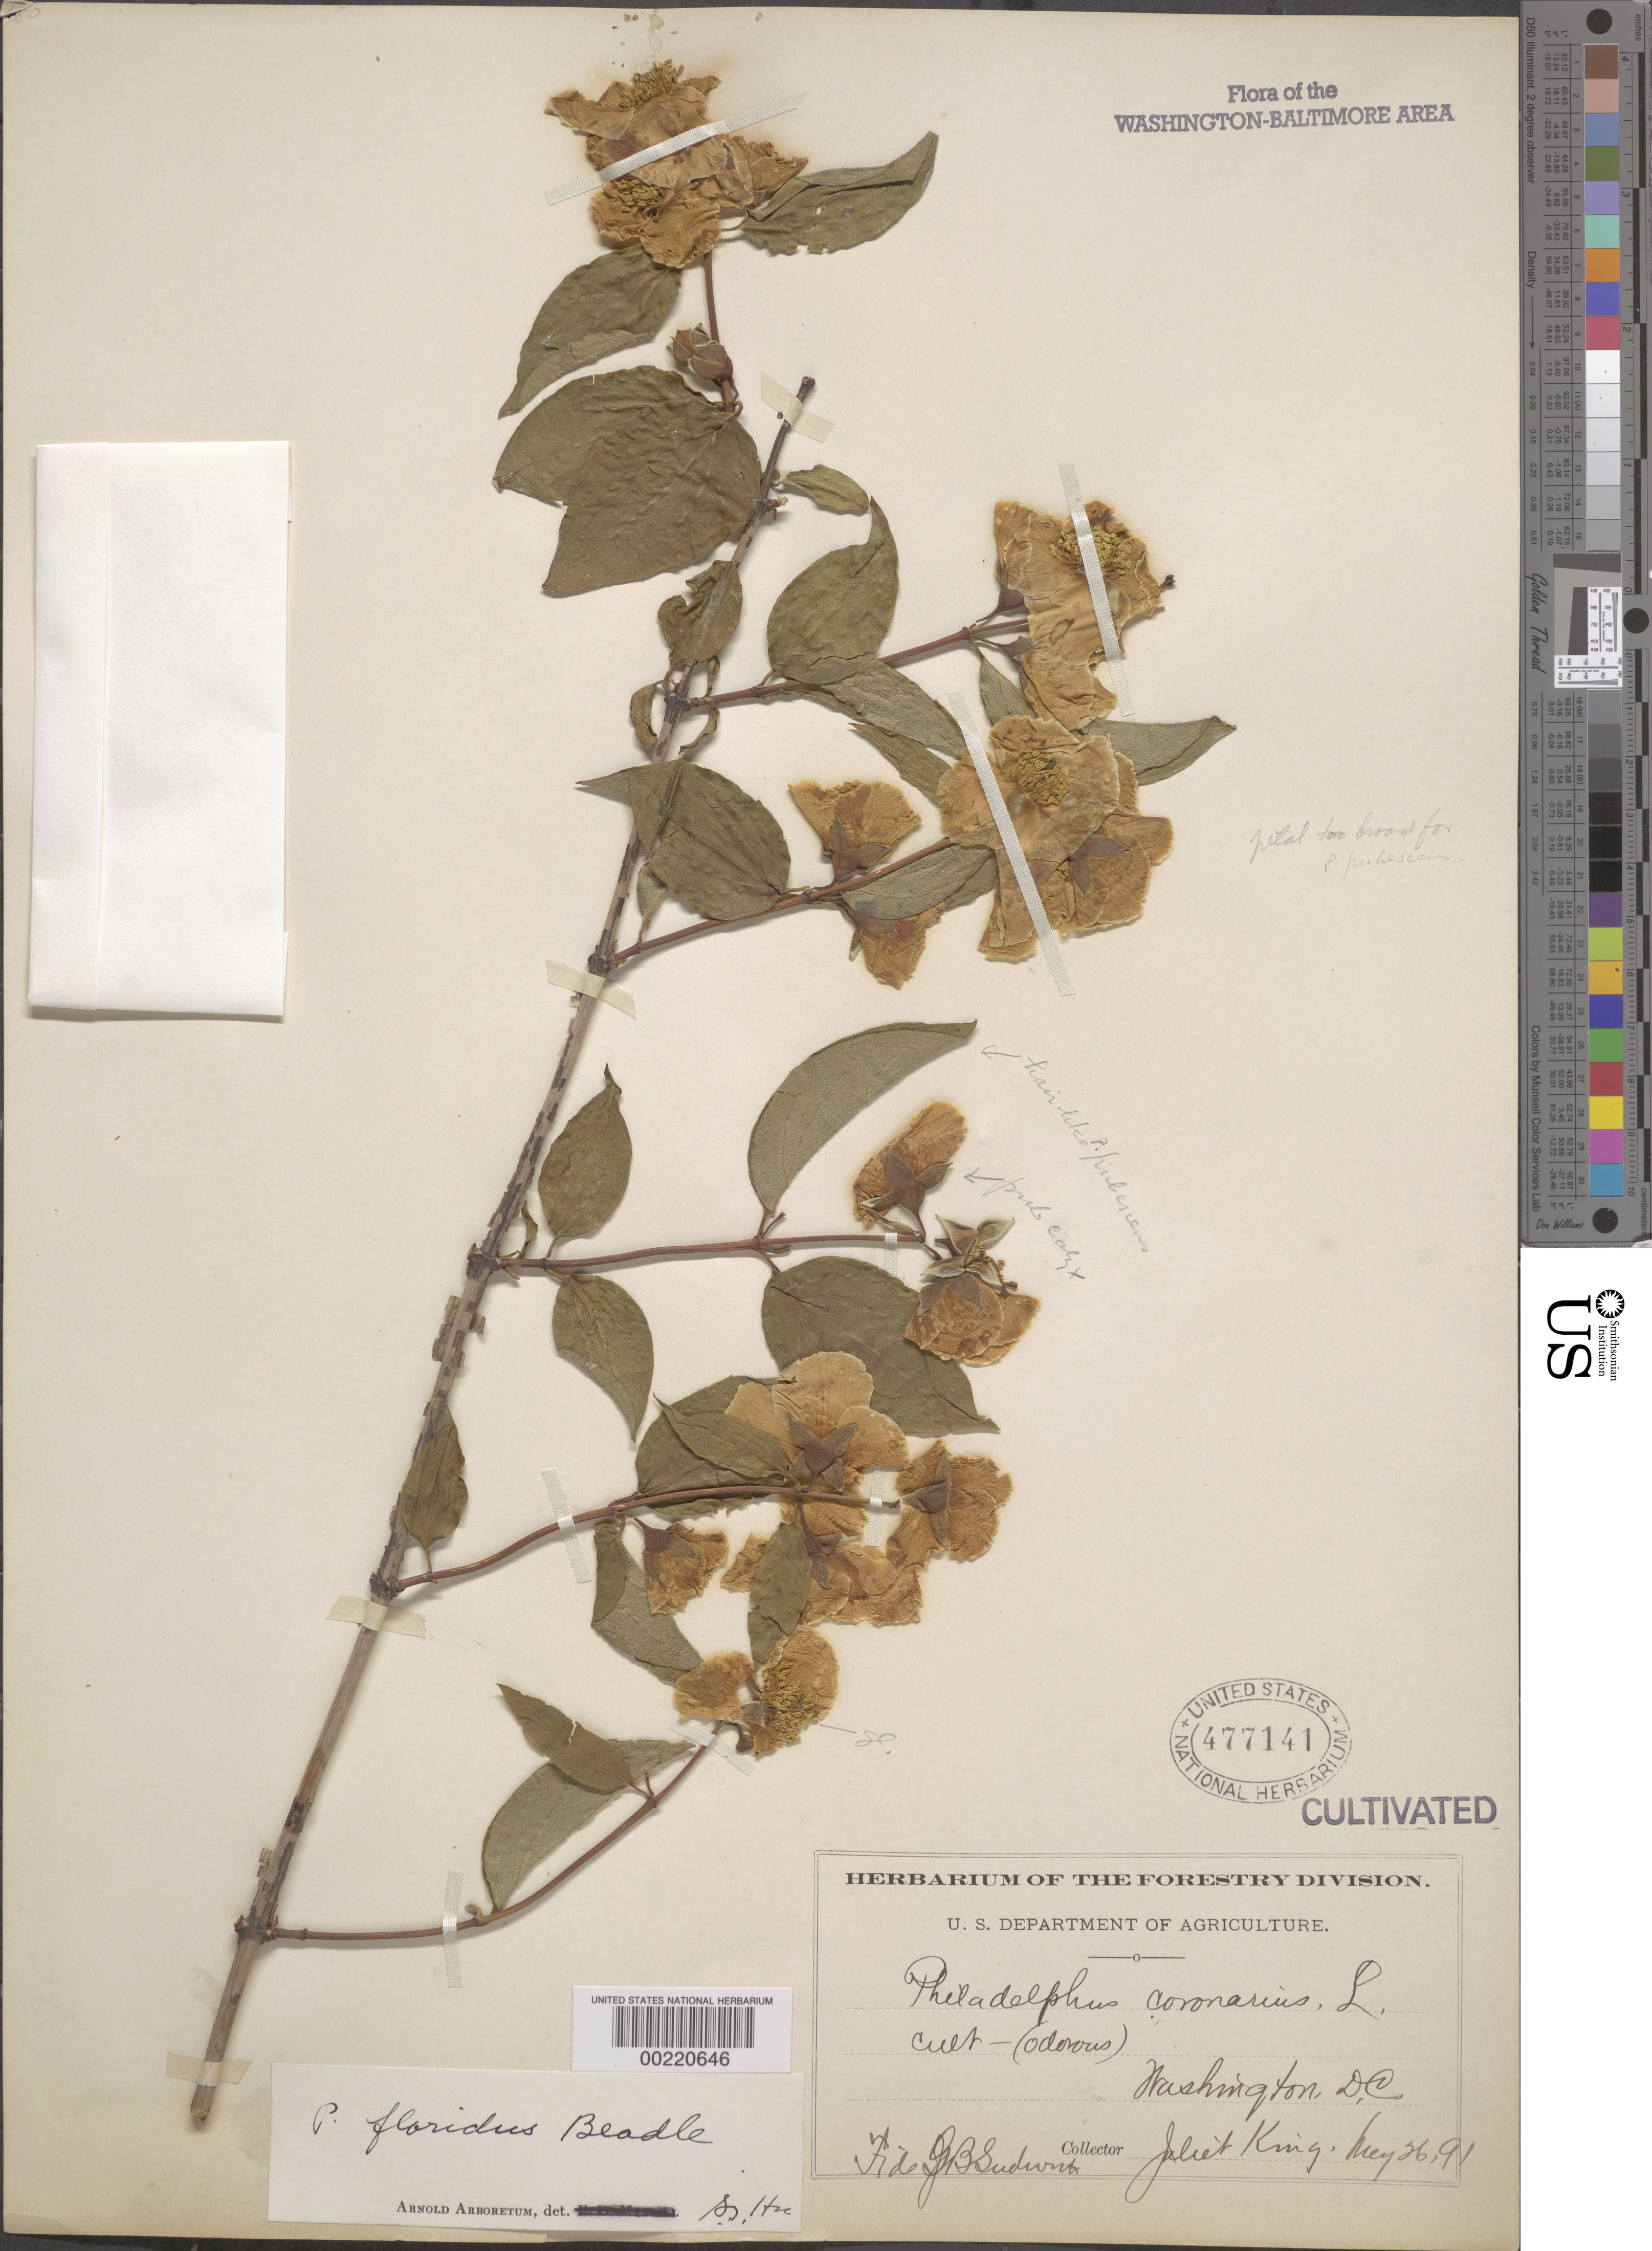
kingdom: Plantae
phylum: Tracheophyta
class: Magnoliopsida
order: Cornales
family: Hydrangeaceae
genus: Philadelphus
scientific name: Philadelphus floridus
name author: Beadle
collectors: J. King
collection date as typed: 26 May 1891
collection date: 1891-05-26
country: United States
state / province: District of Columbia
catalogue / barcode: US 477141